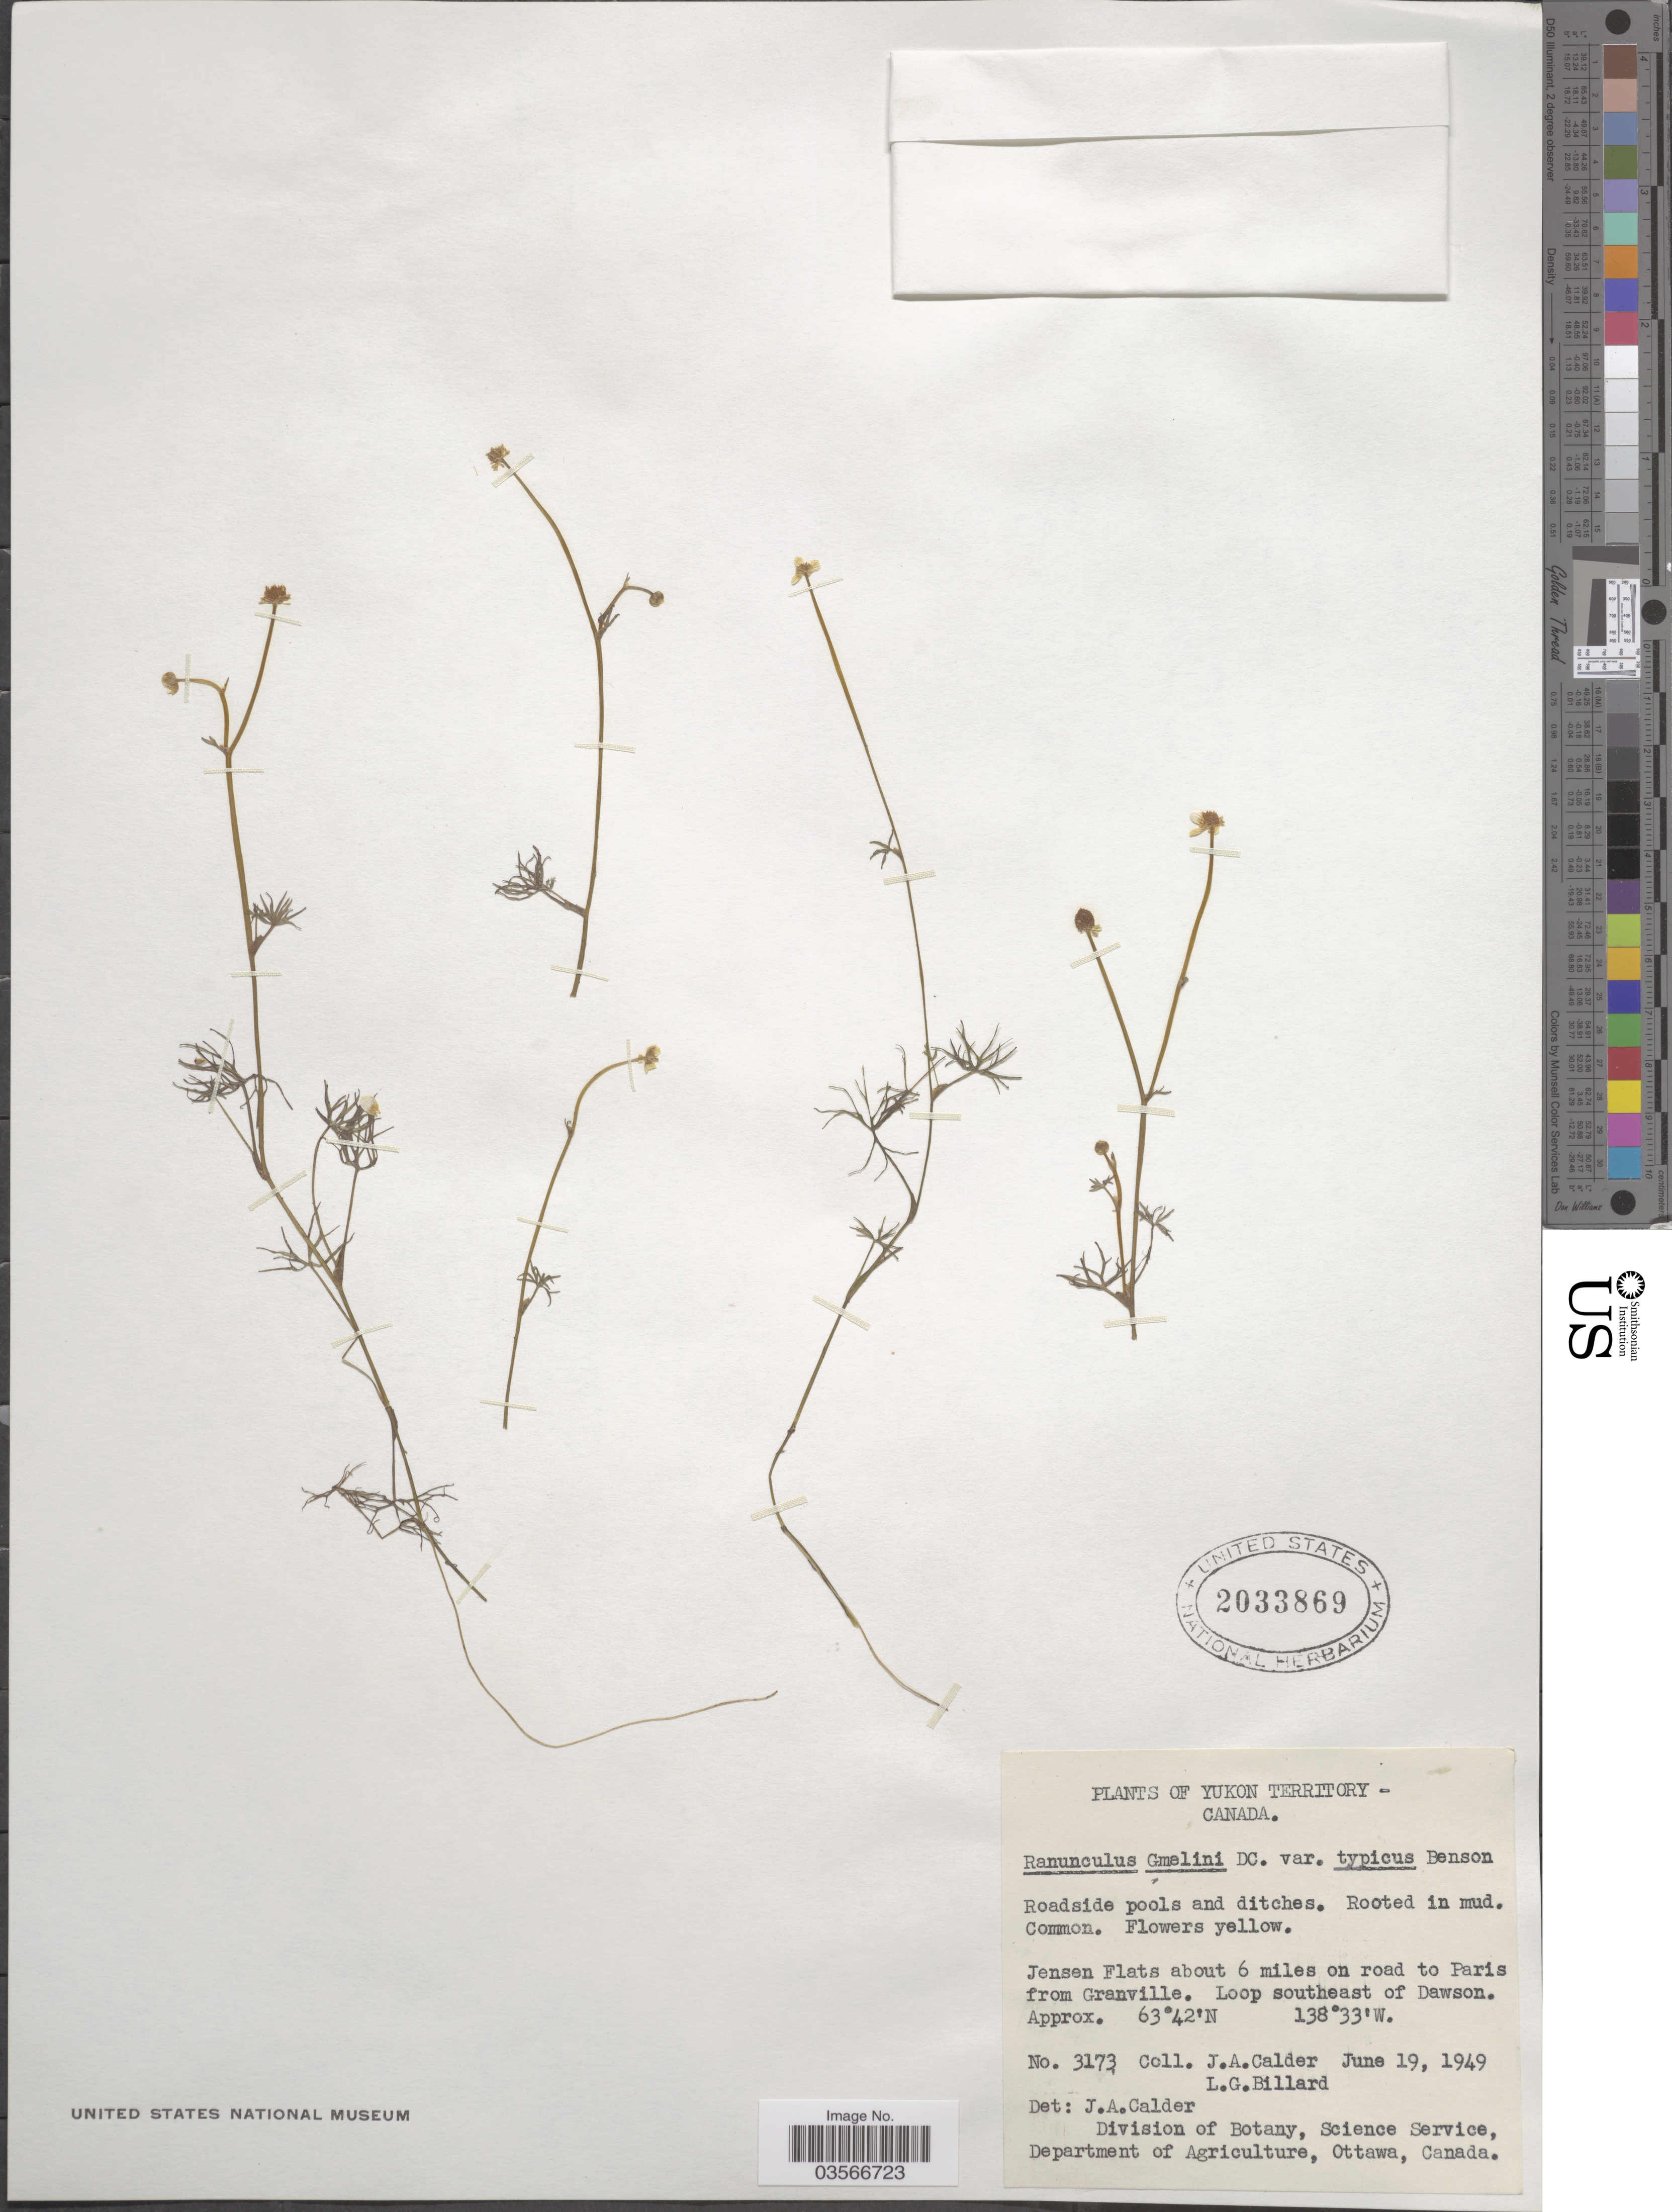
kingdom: Plantae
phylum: Tracheophyta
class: Magnoliopsida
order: Ranunculales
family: Ranunculaceae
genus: Ranunculus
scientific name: Ranunculus gmelinii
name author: DC.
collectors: J. A. Calder & L. Billard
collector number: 3173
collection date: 1949-06-19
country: Canada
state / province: Yukon Territory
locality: Jensen Flats about 6 miles on road to Paris from Granville. Loop southeast of Dawson.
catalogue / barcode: US 2033869